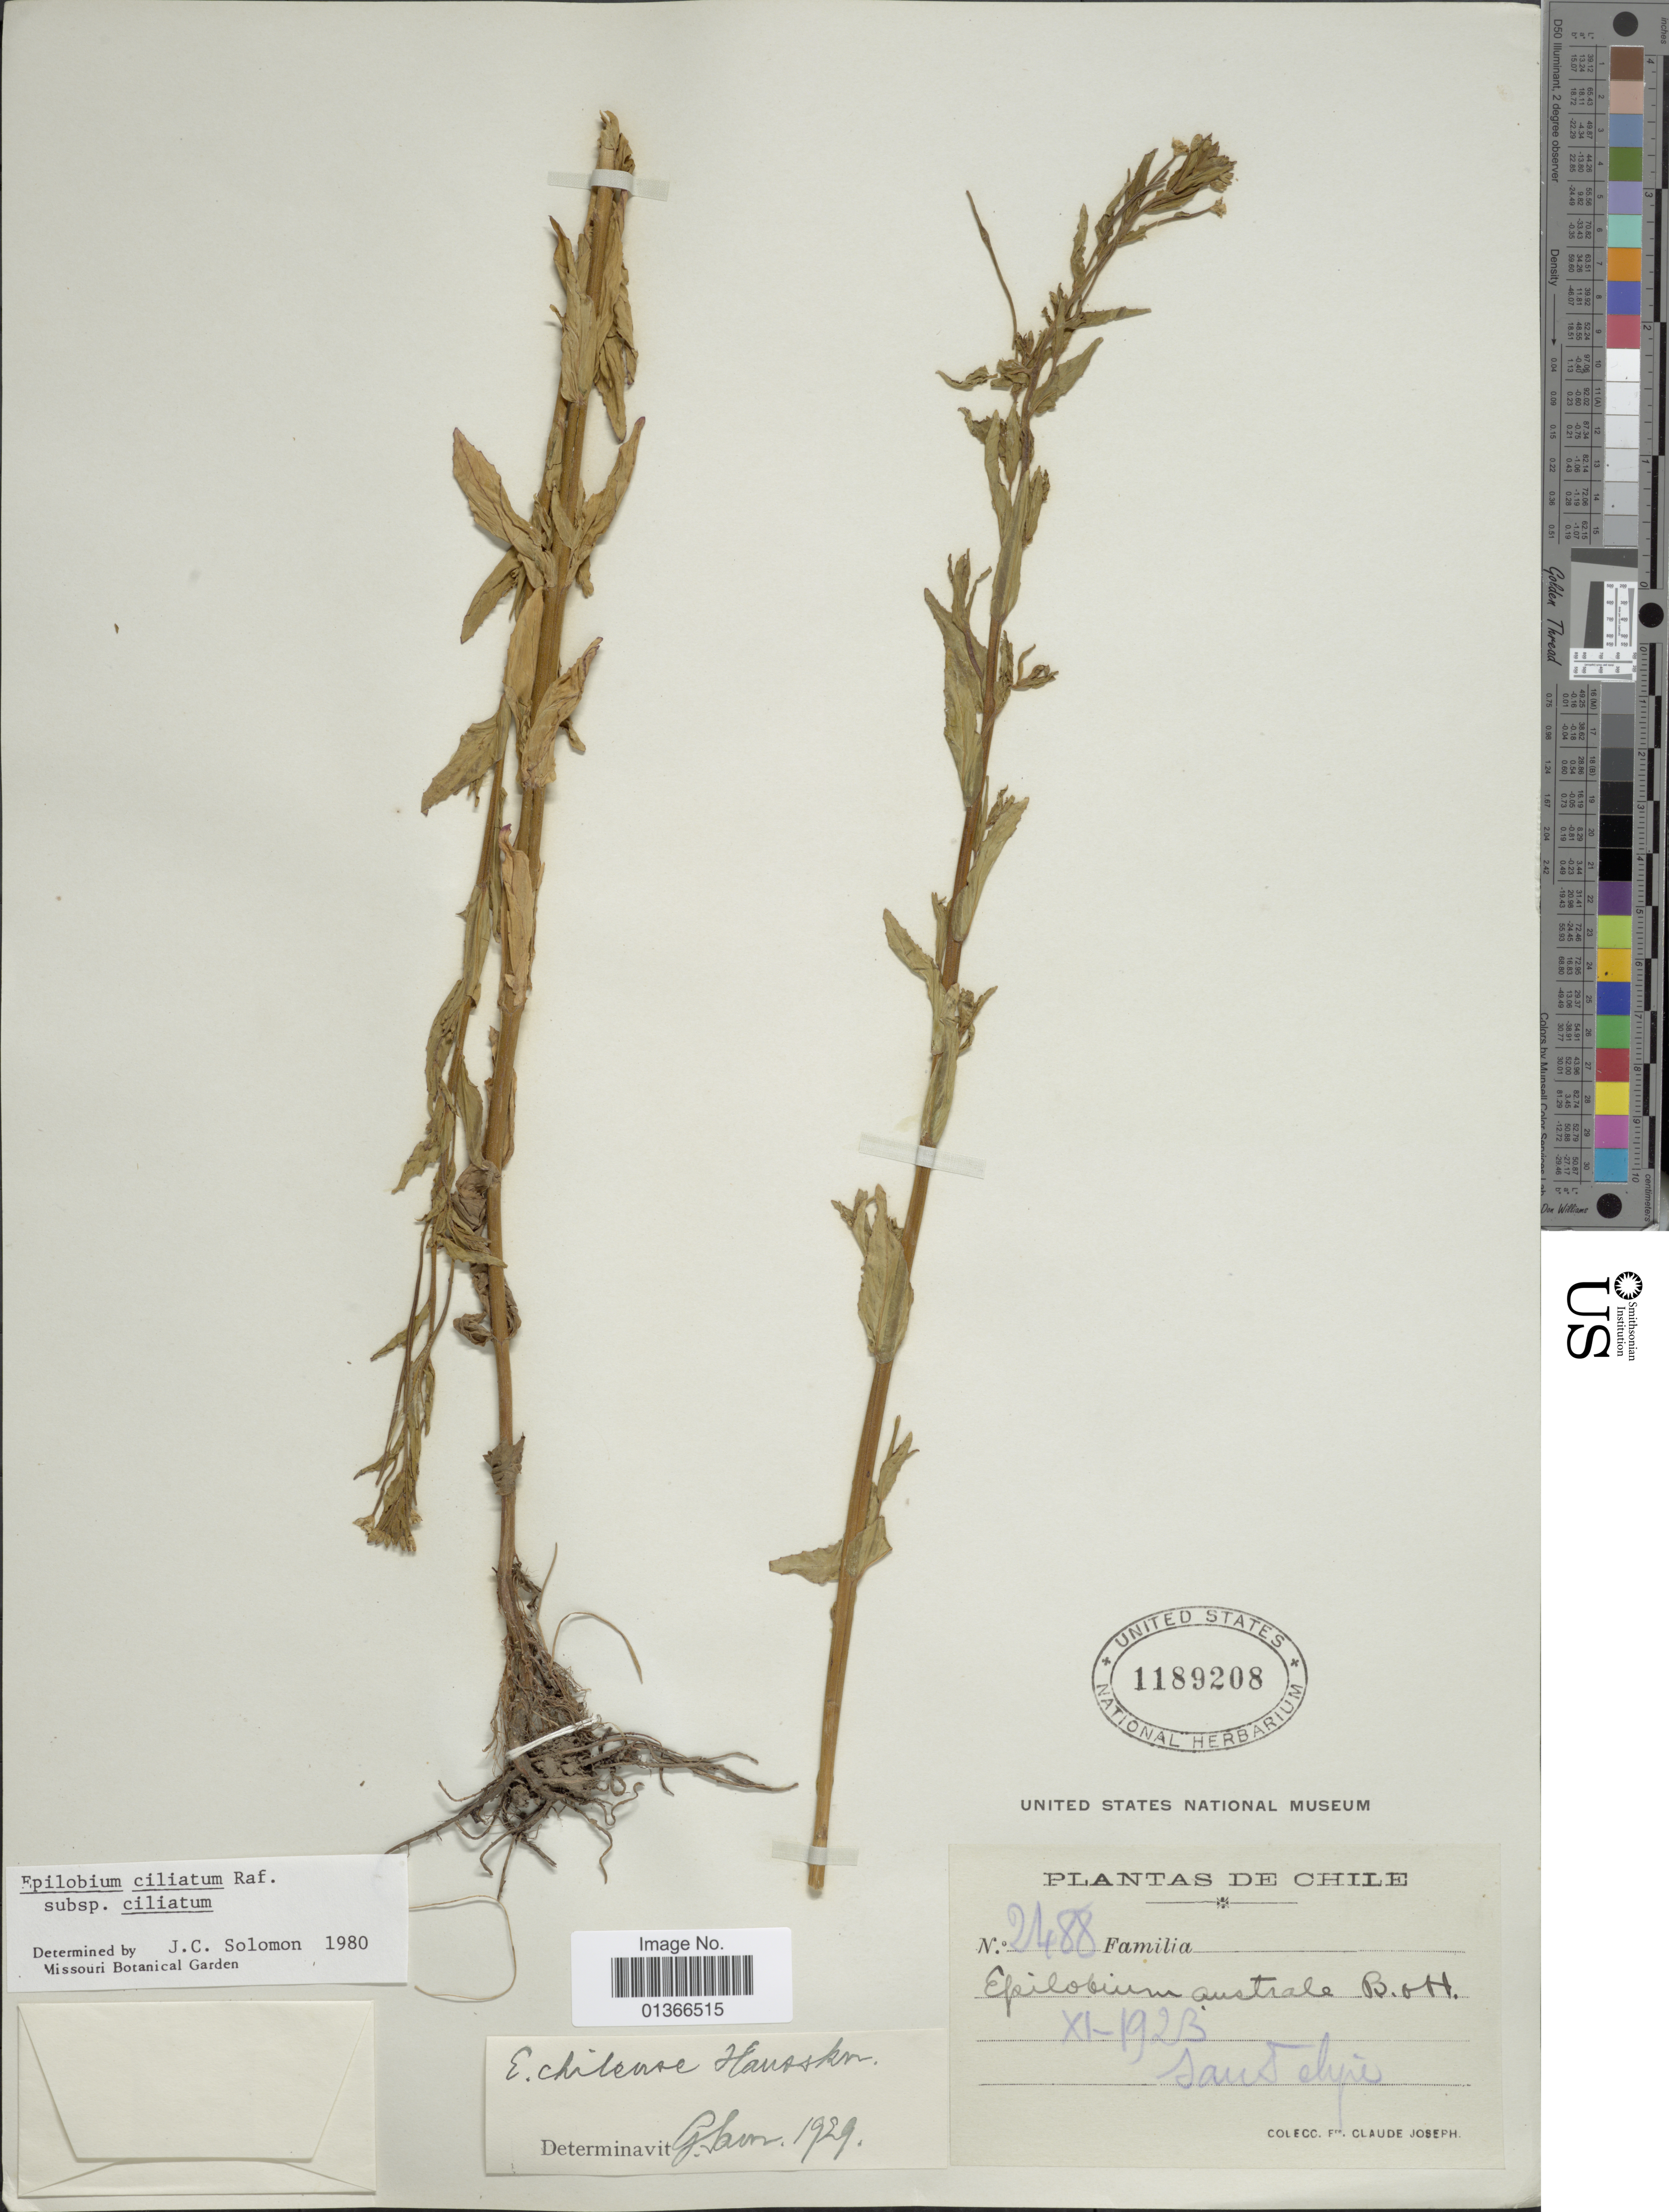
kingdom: Plantae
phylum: Tracheophyta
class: Magnoliopsida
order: Myrtales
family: Onagraceae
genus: Epilobium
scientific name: Epilobium ciliatum subsp. ciliatum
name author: Raf.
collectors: Bro. Claude-Joseph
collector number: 2488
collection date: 1923-11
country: Chile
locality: San felipe.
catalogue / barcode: US 1189208